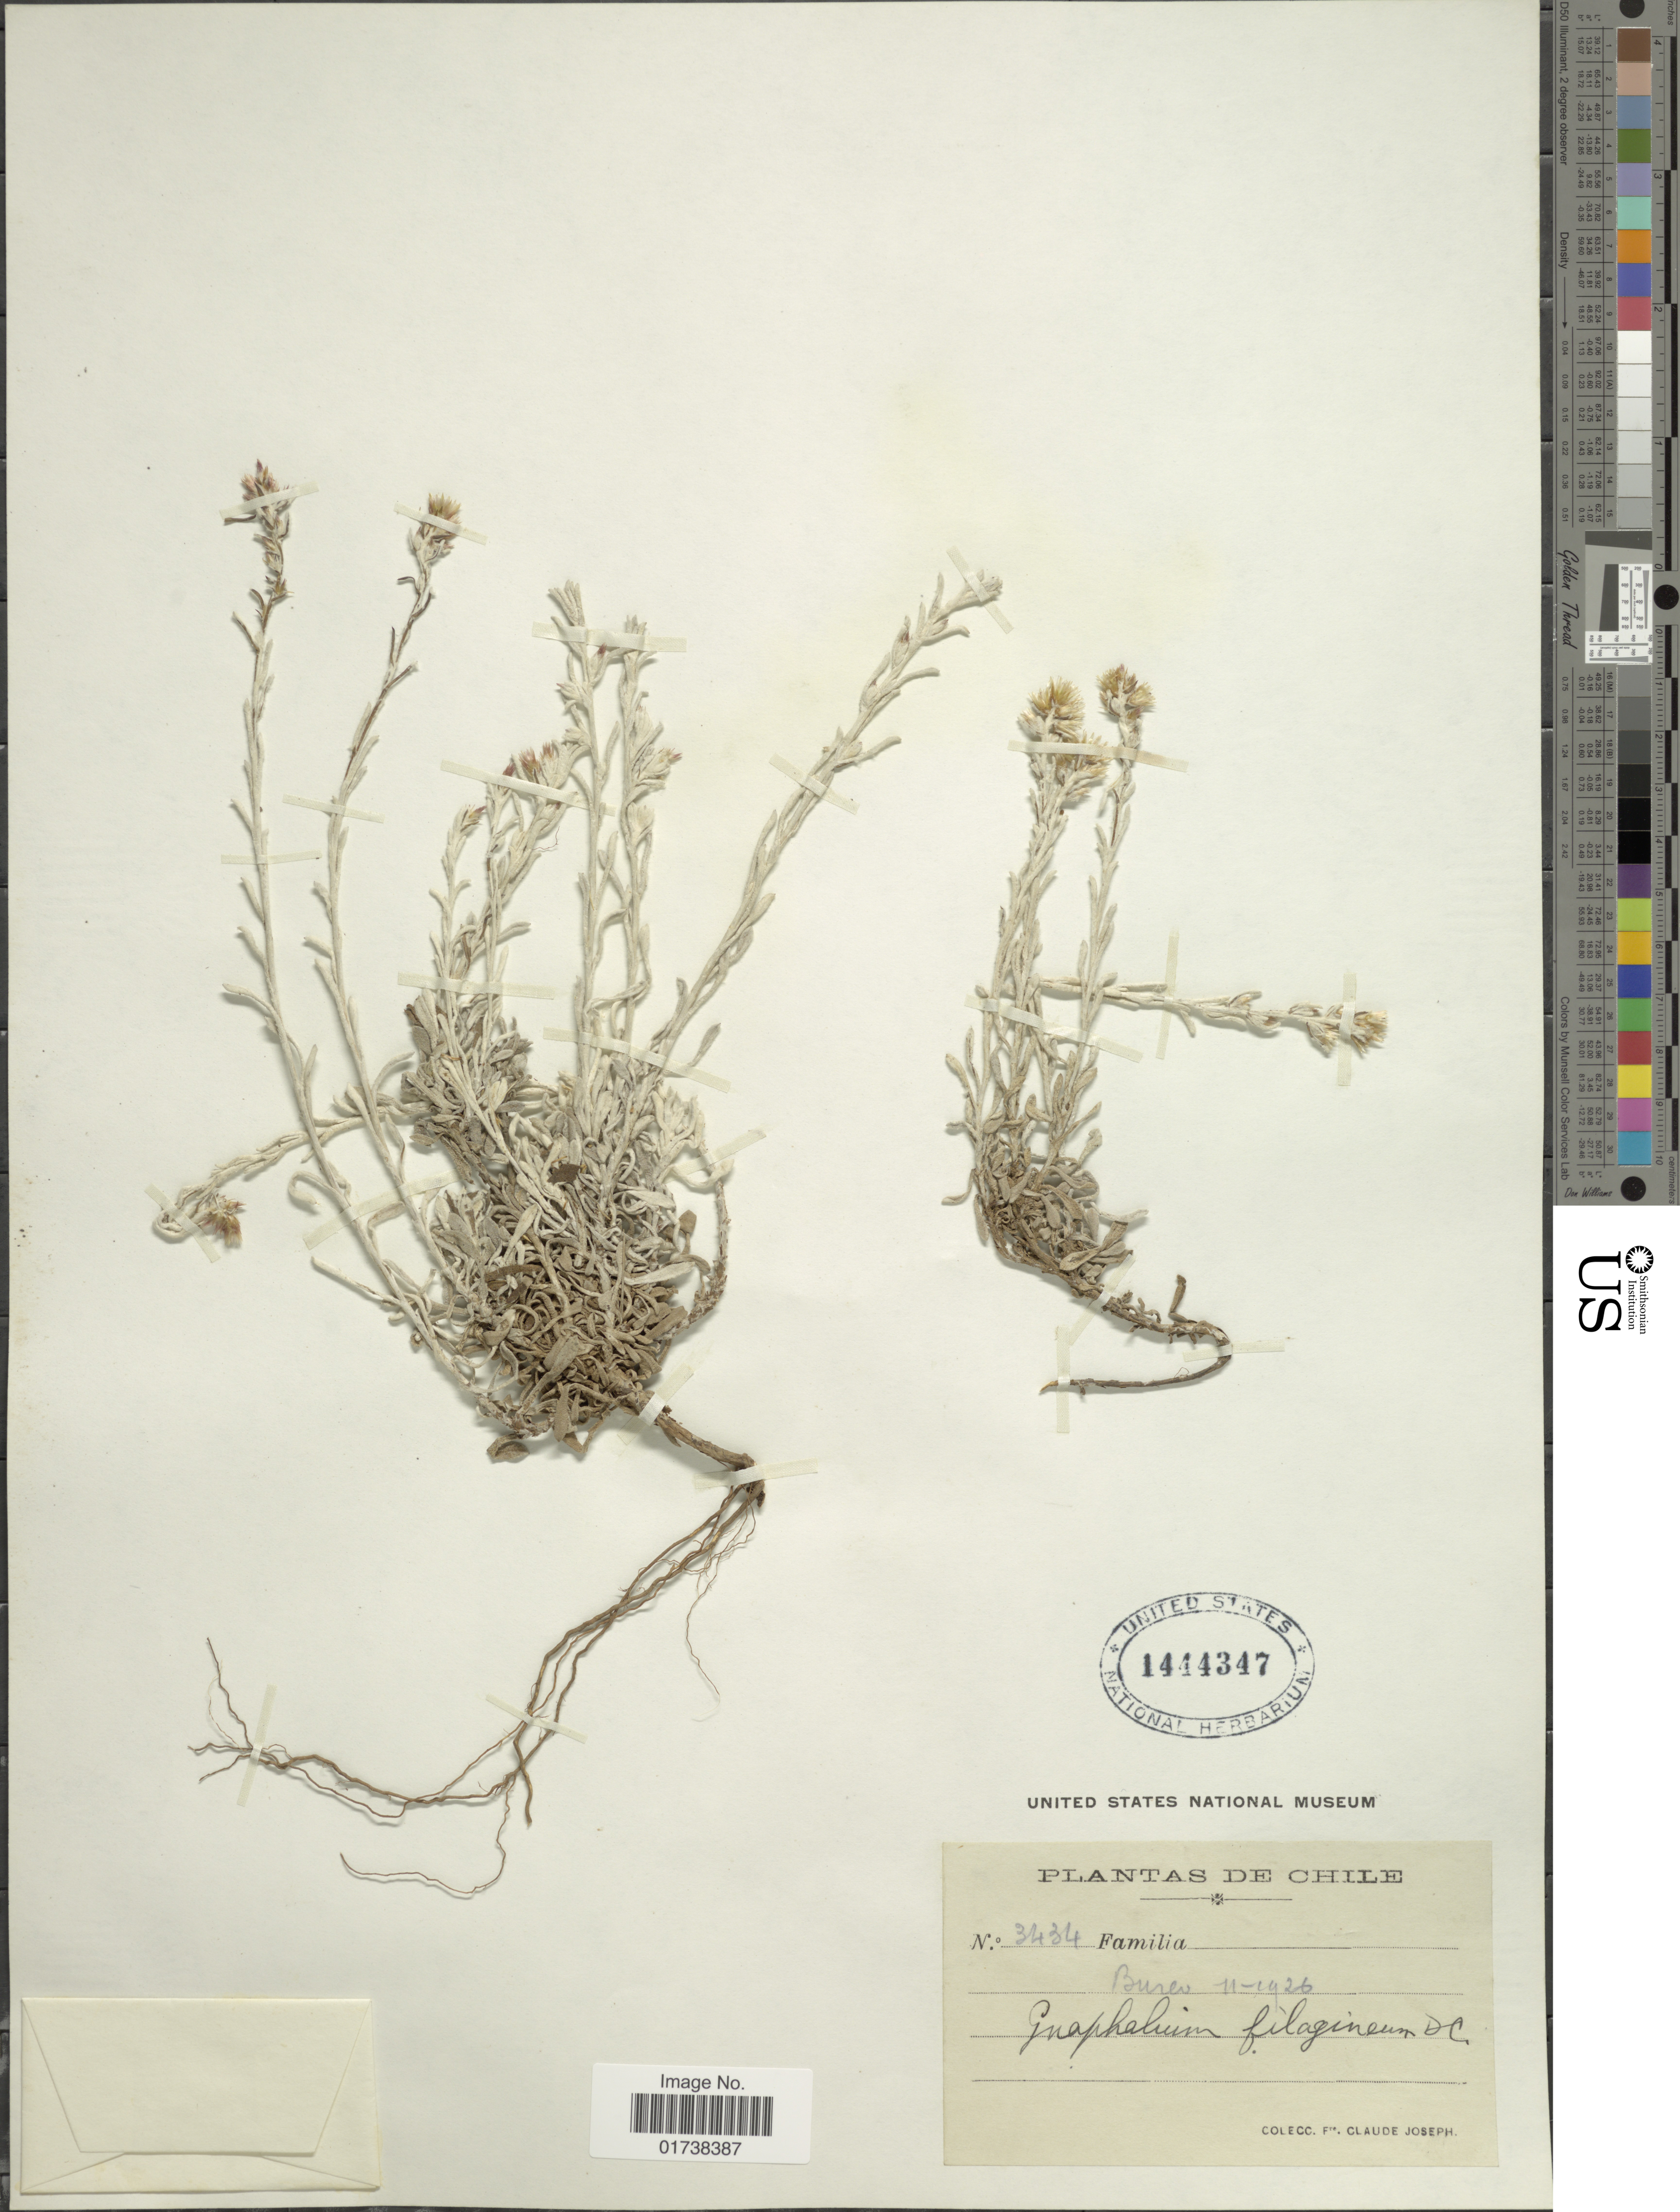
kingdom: Plantae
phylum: Tracheophyta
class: Magnoliopsida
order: Asterales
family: Asteraceae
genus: Gamochaeta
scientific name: Gamochaeta filaginea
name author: (DC.) Cabrera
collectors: Bro. Claude-Joseph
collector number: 3434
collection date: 1926-11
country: Chile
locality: Bureo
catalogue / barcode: US 1444347